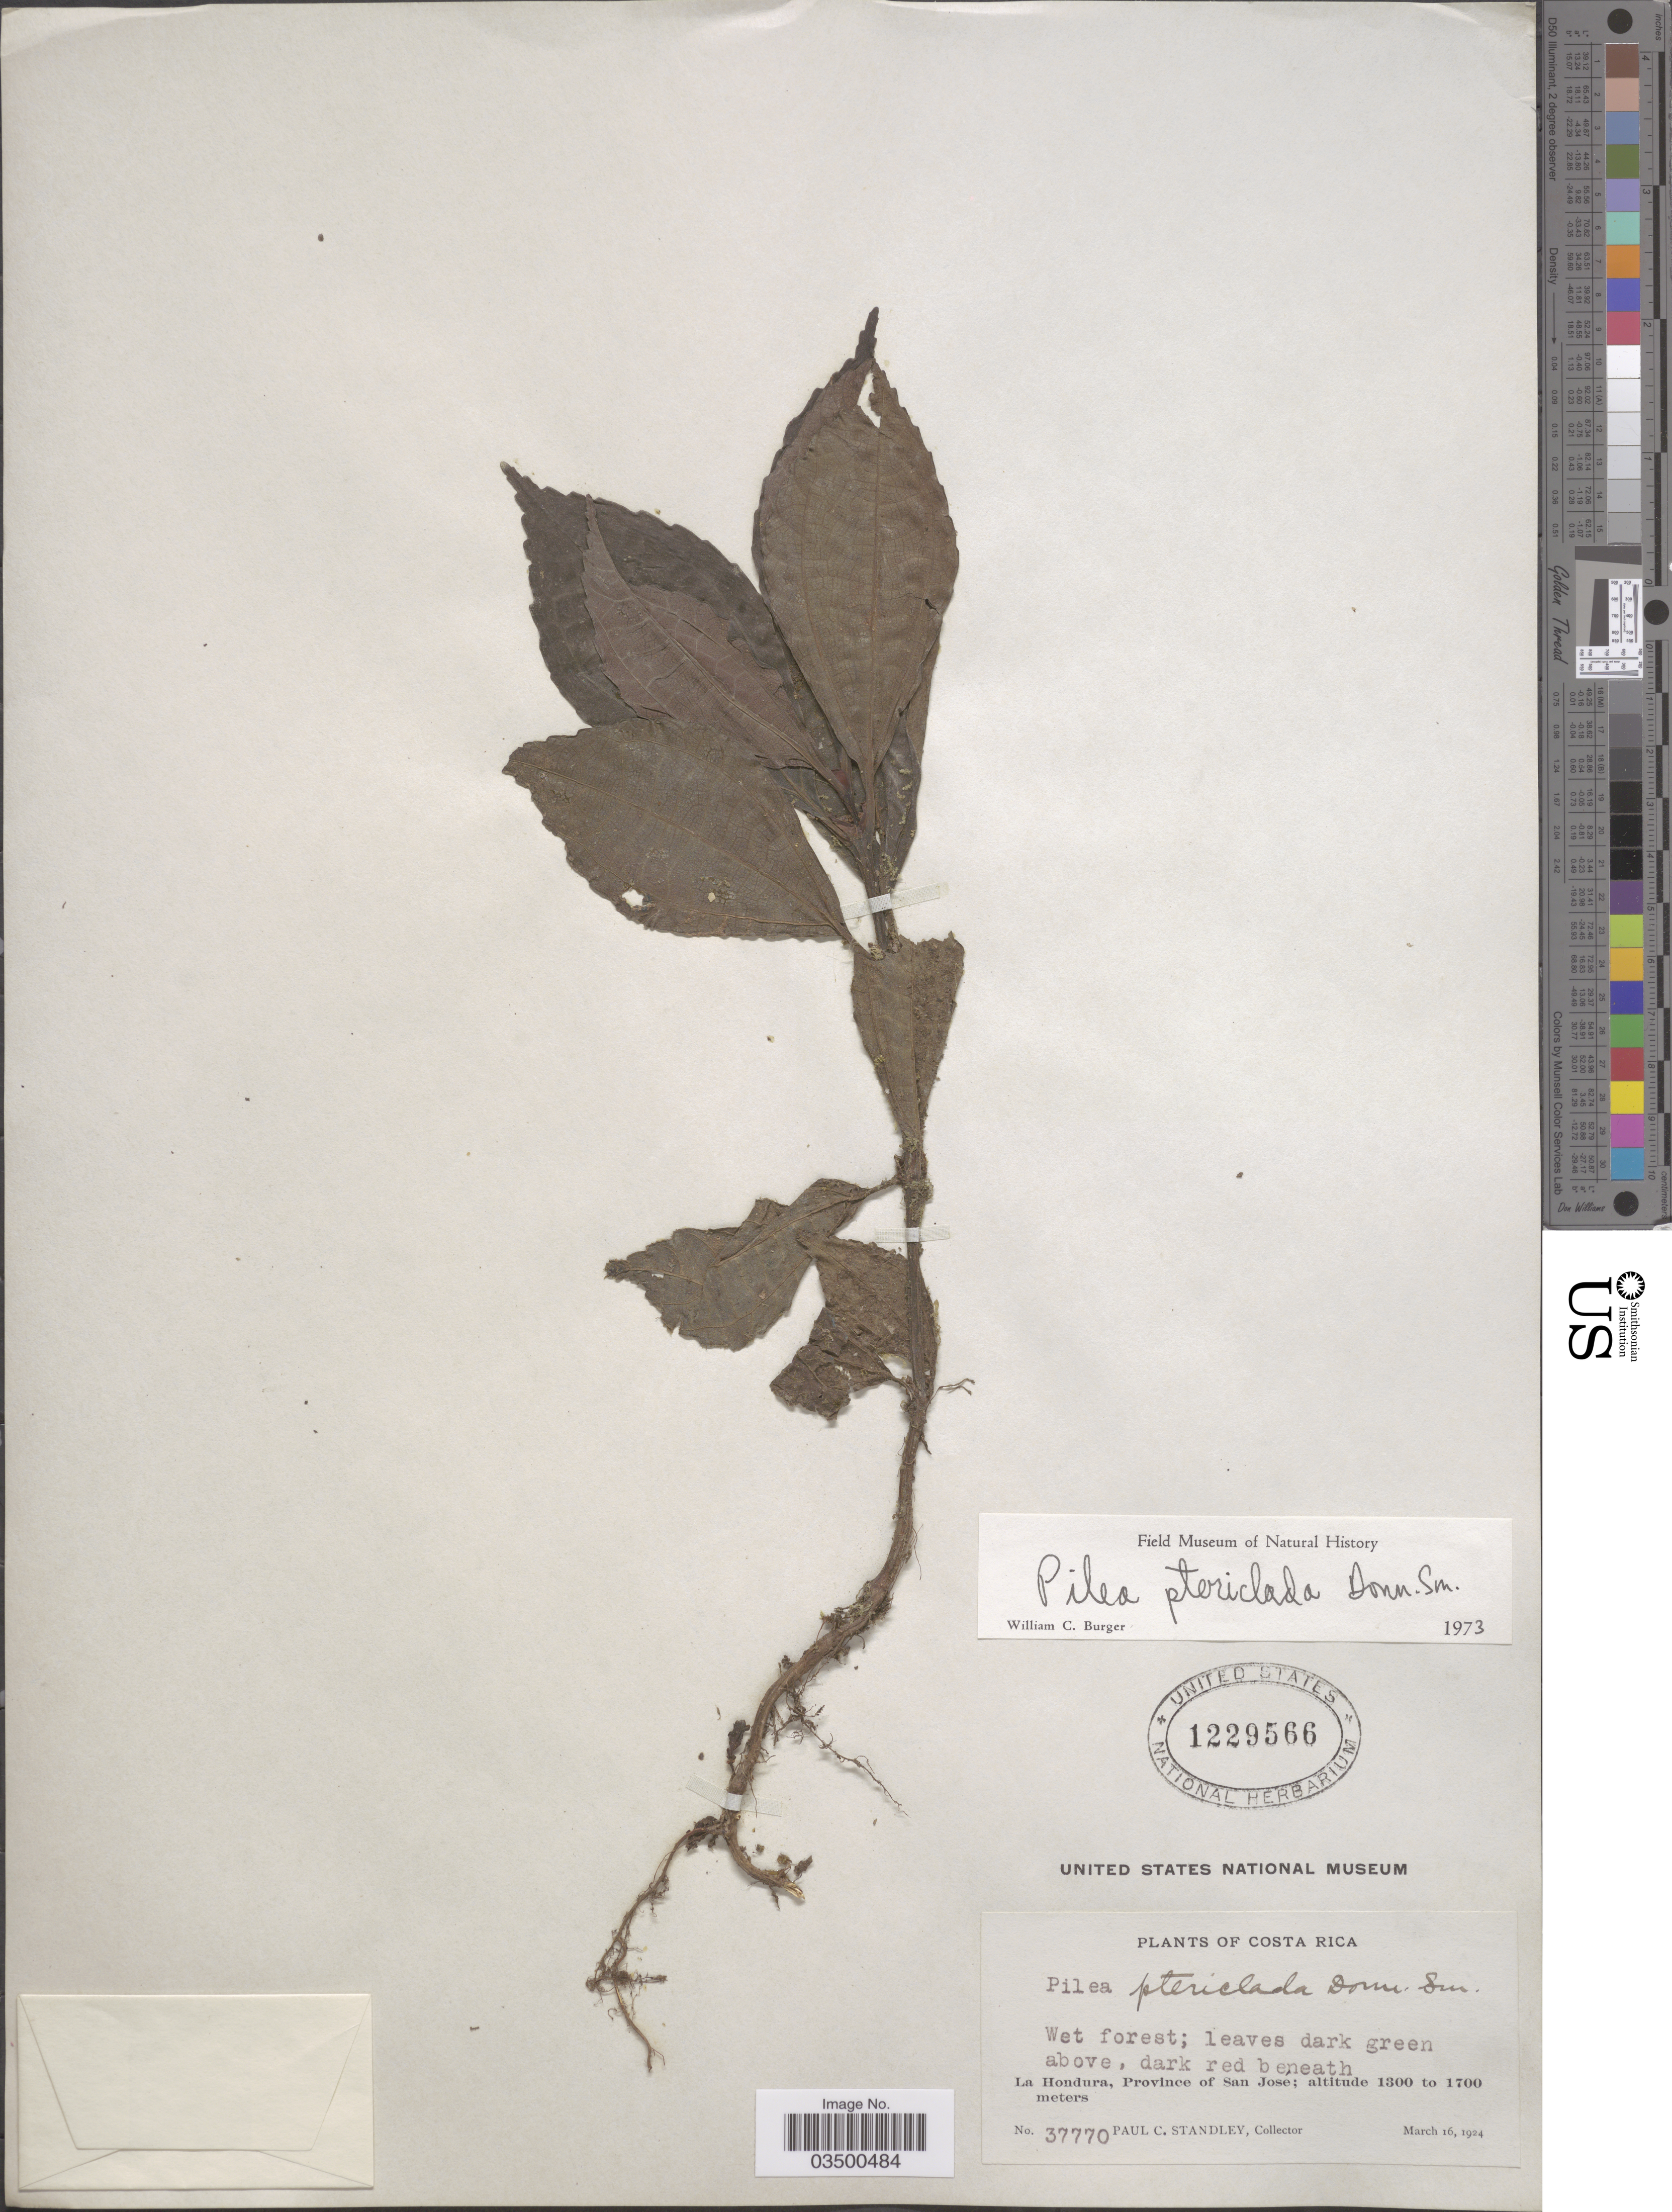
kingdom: Plantae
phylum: Tracheophyta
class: Magnoliopsida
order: Rosales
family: Urticaceae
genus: Pilea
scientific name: Pilea pteropodon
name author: Wedd.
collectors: P. C. Standley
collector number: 37770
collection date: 1924-03-16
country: Costa Rica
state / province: San José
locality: La Hondura, Province of San José.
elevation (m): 1300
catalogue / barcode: US 1229566